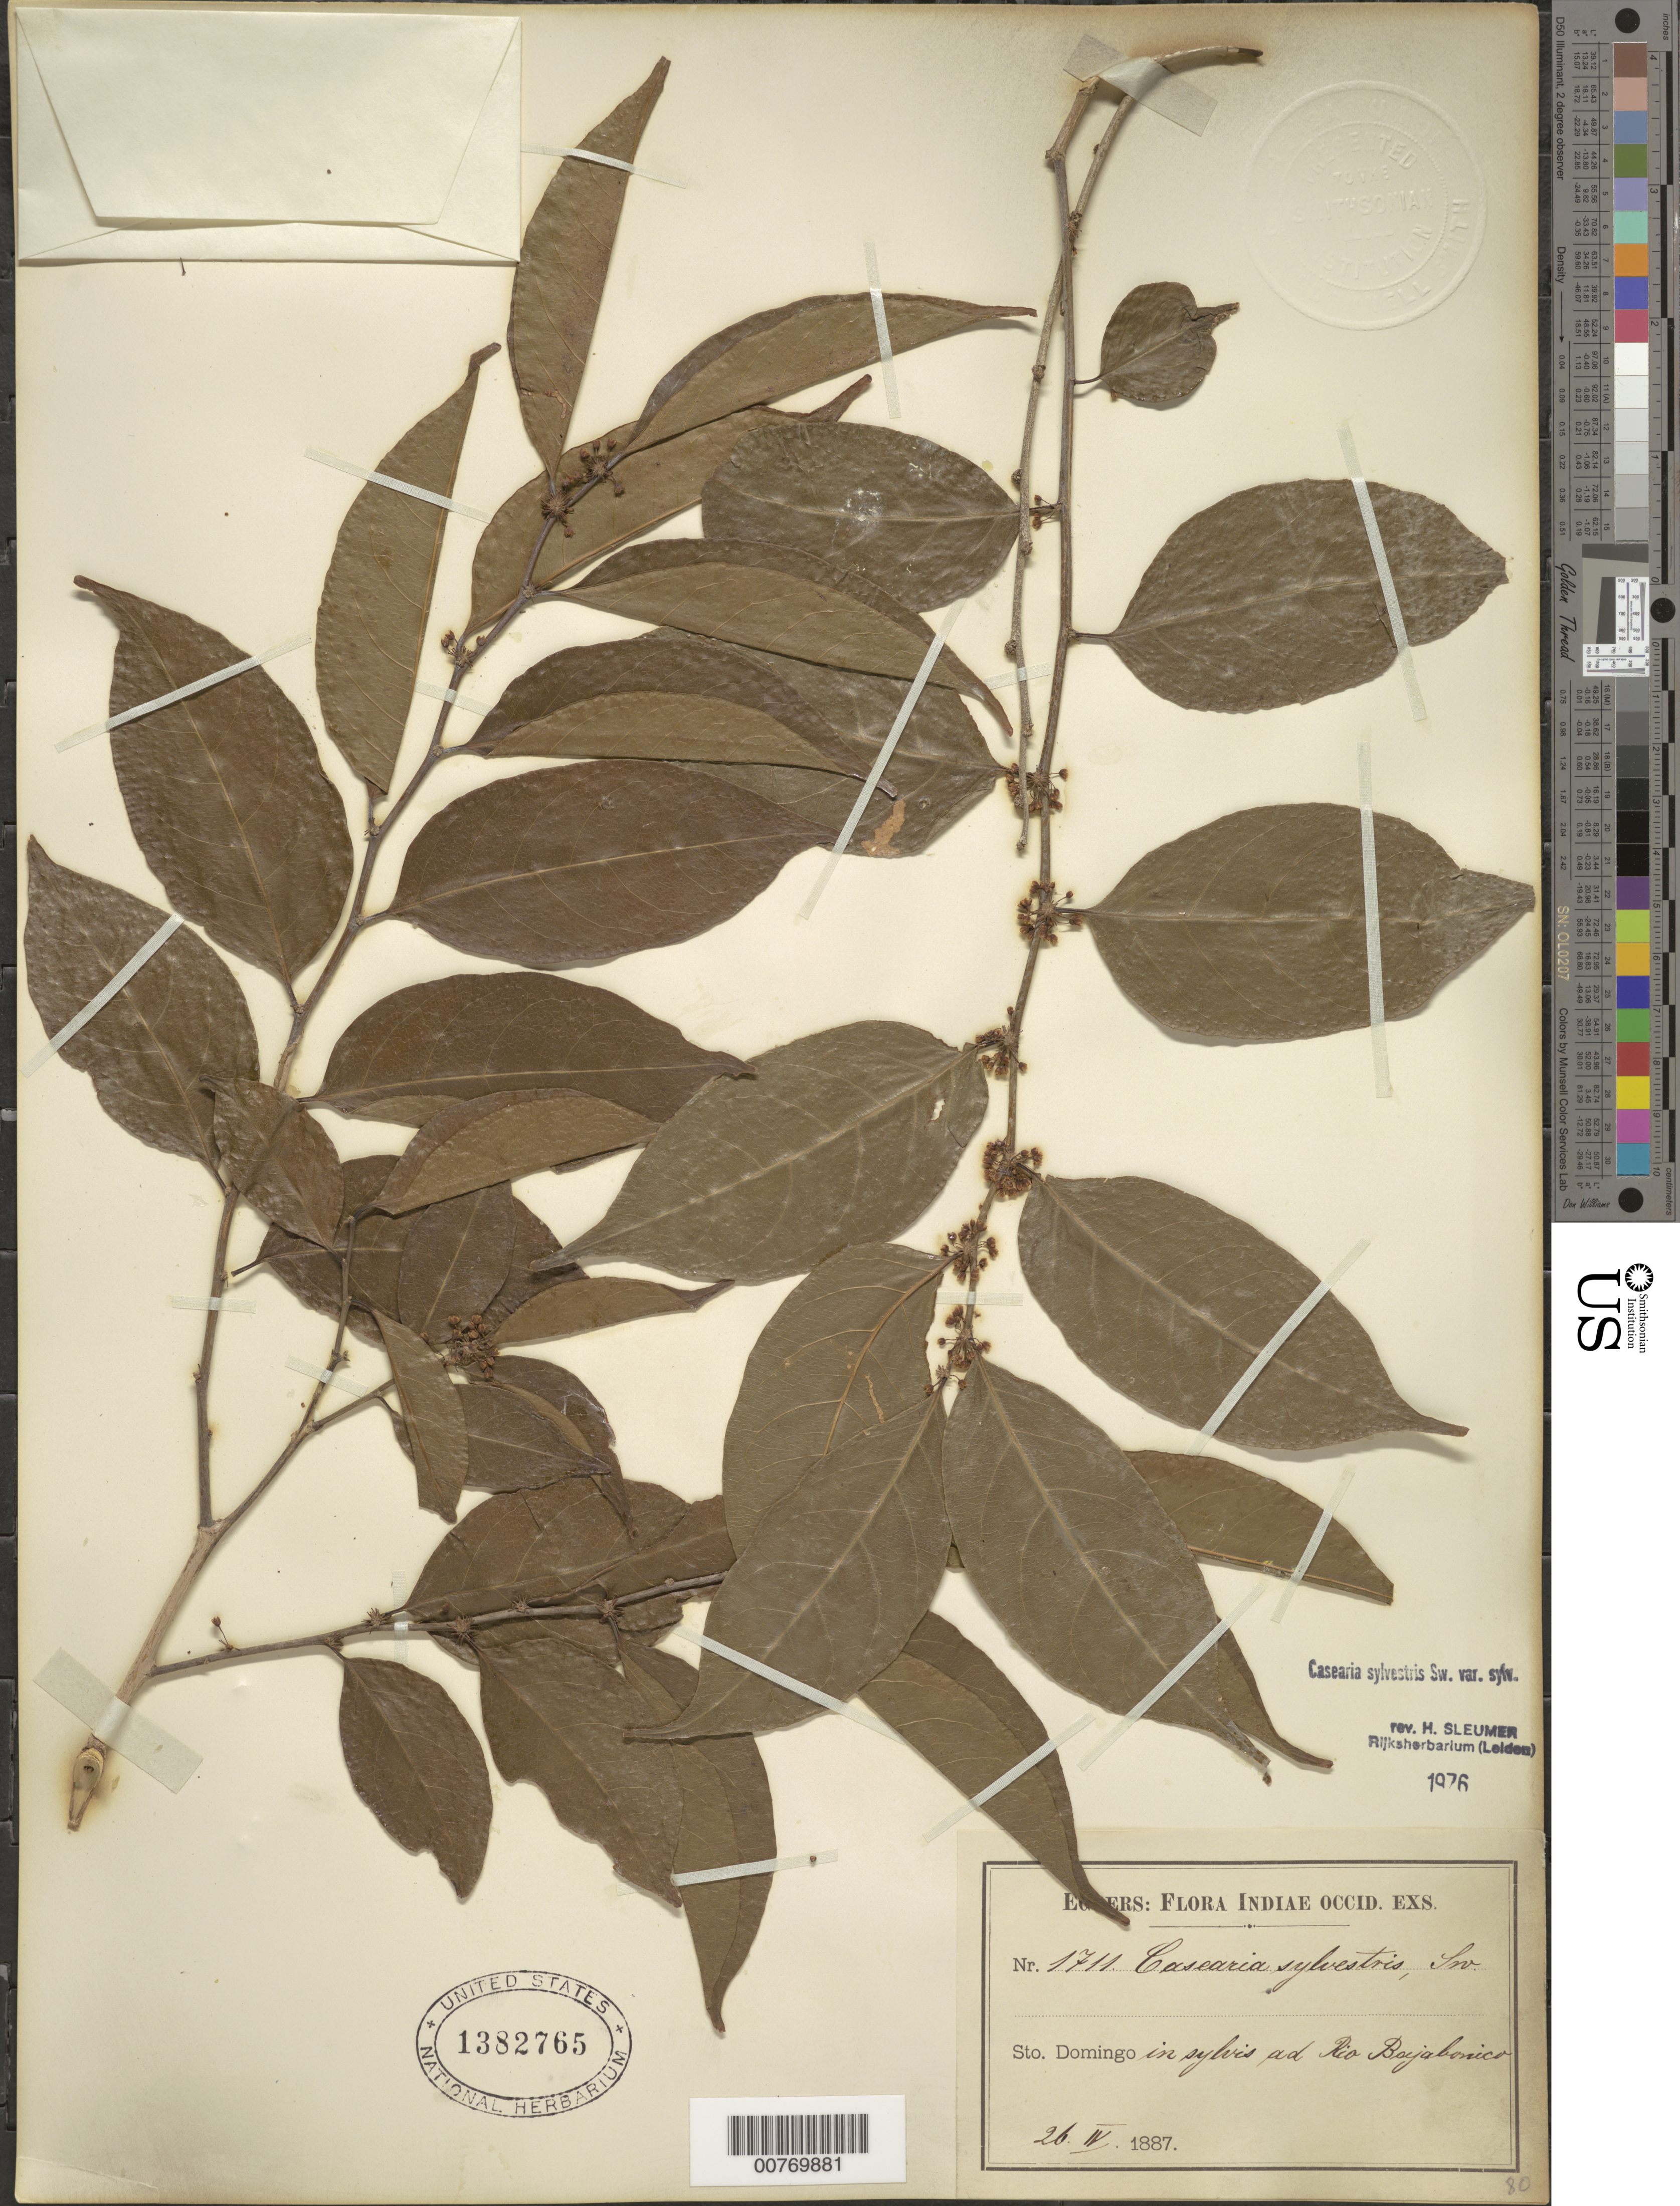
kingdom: Plantae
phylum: Tracheophyta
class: Magnoliopsida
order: Malpighiales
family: Salicaceae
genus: Casearia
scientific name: Casearia sylvestris var. sylvestris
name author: Sw.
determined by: Sleumer, H. O.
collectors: H. F. A. von Eggers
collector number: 1711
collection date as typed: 26 Apr 1887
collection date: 1887-04-26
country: Dominican Republic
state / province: Santo Domingo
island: Hispaniola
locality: Bajabonico river.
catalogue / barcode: US 1671996